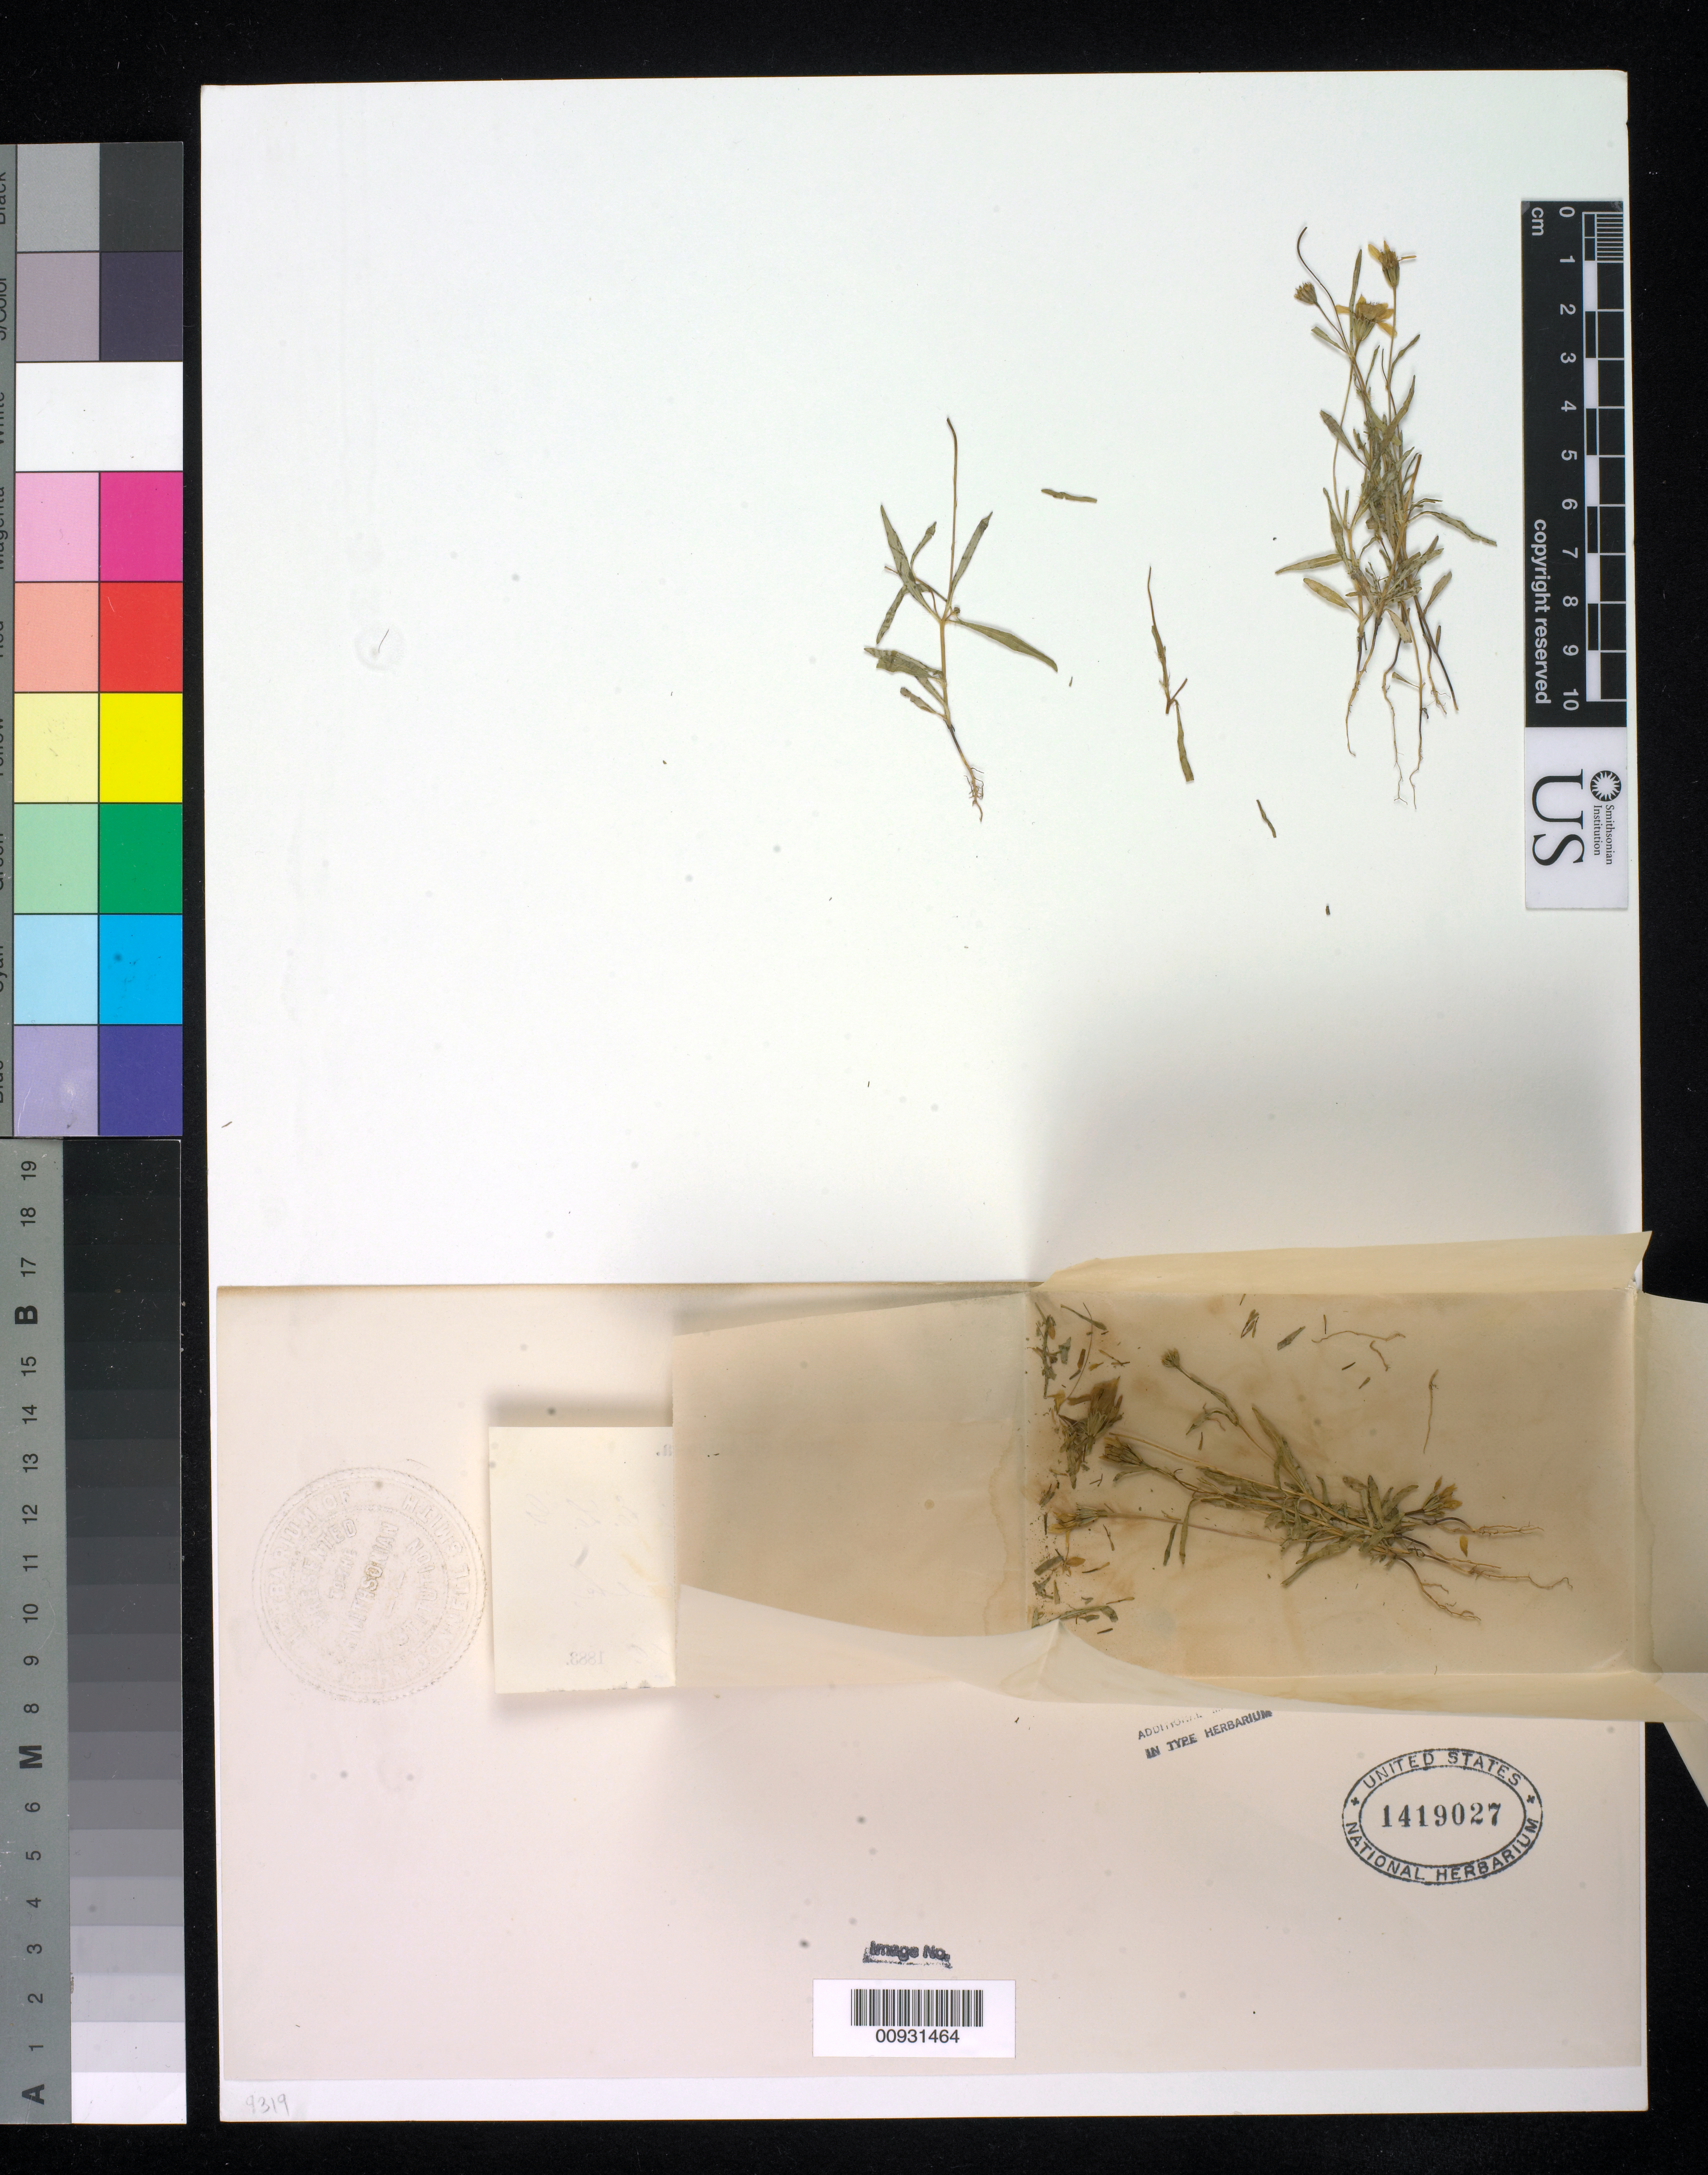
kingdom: Plantae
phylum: Tracheophyta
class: Magnoliopsida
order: Asterales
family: Asteraceae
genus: Pectis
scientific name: Pectis rusbyi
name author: Greene ex A. Gray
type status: Isotype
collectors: H. H. Rusby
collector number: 655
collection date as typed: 10 Aug 1883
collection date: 1883-08-10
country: United States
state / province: Arizona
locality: Beaver Creek.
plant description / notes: Other type sheets are "s.n."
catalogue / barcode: US 1419027